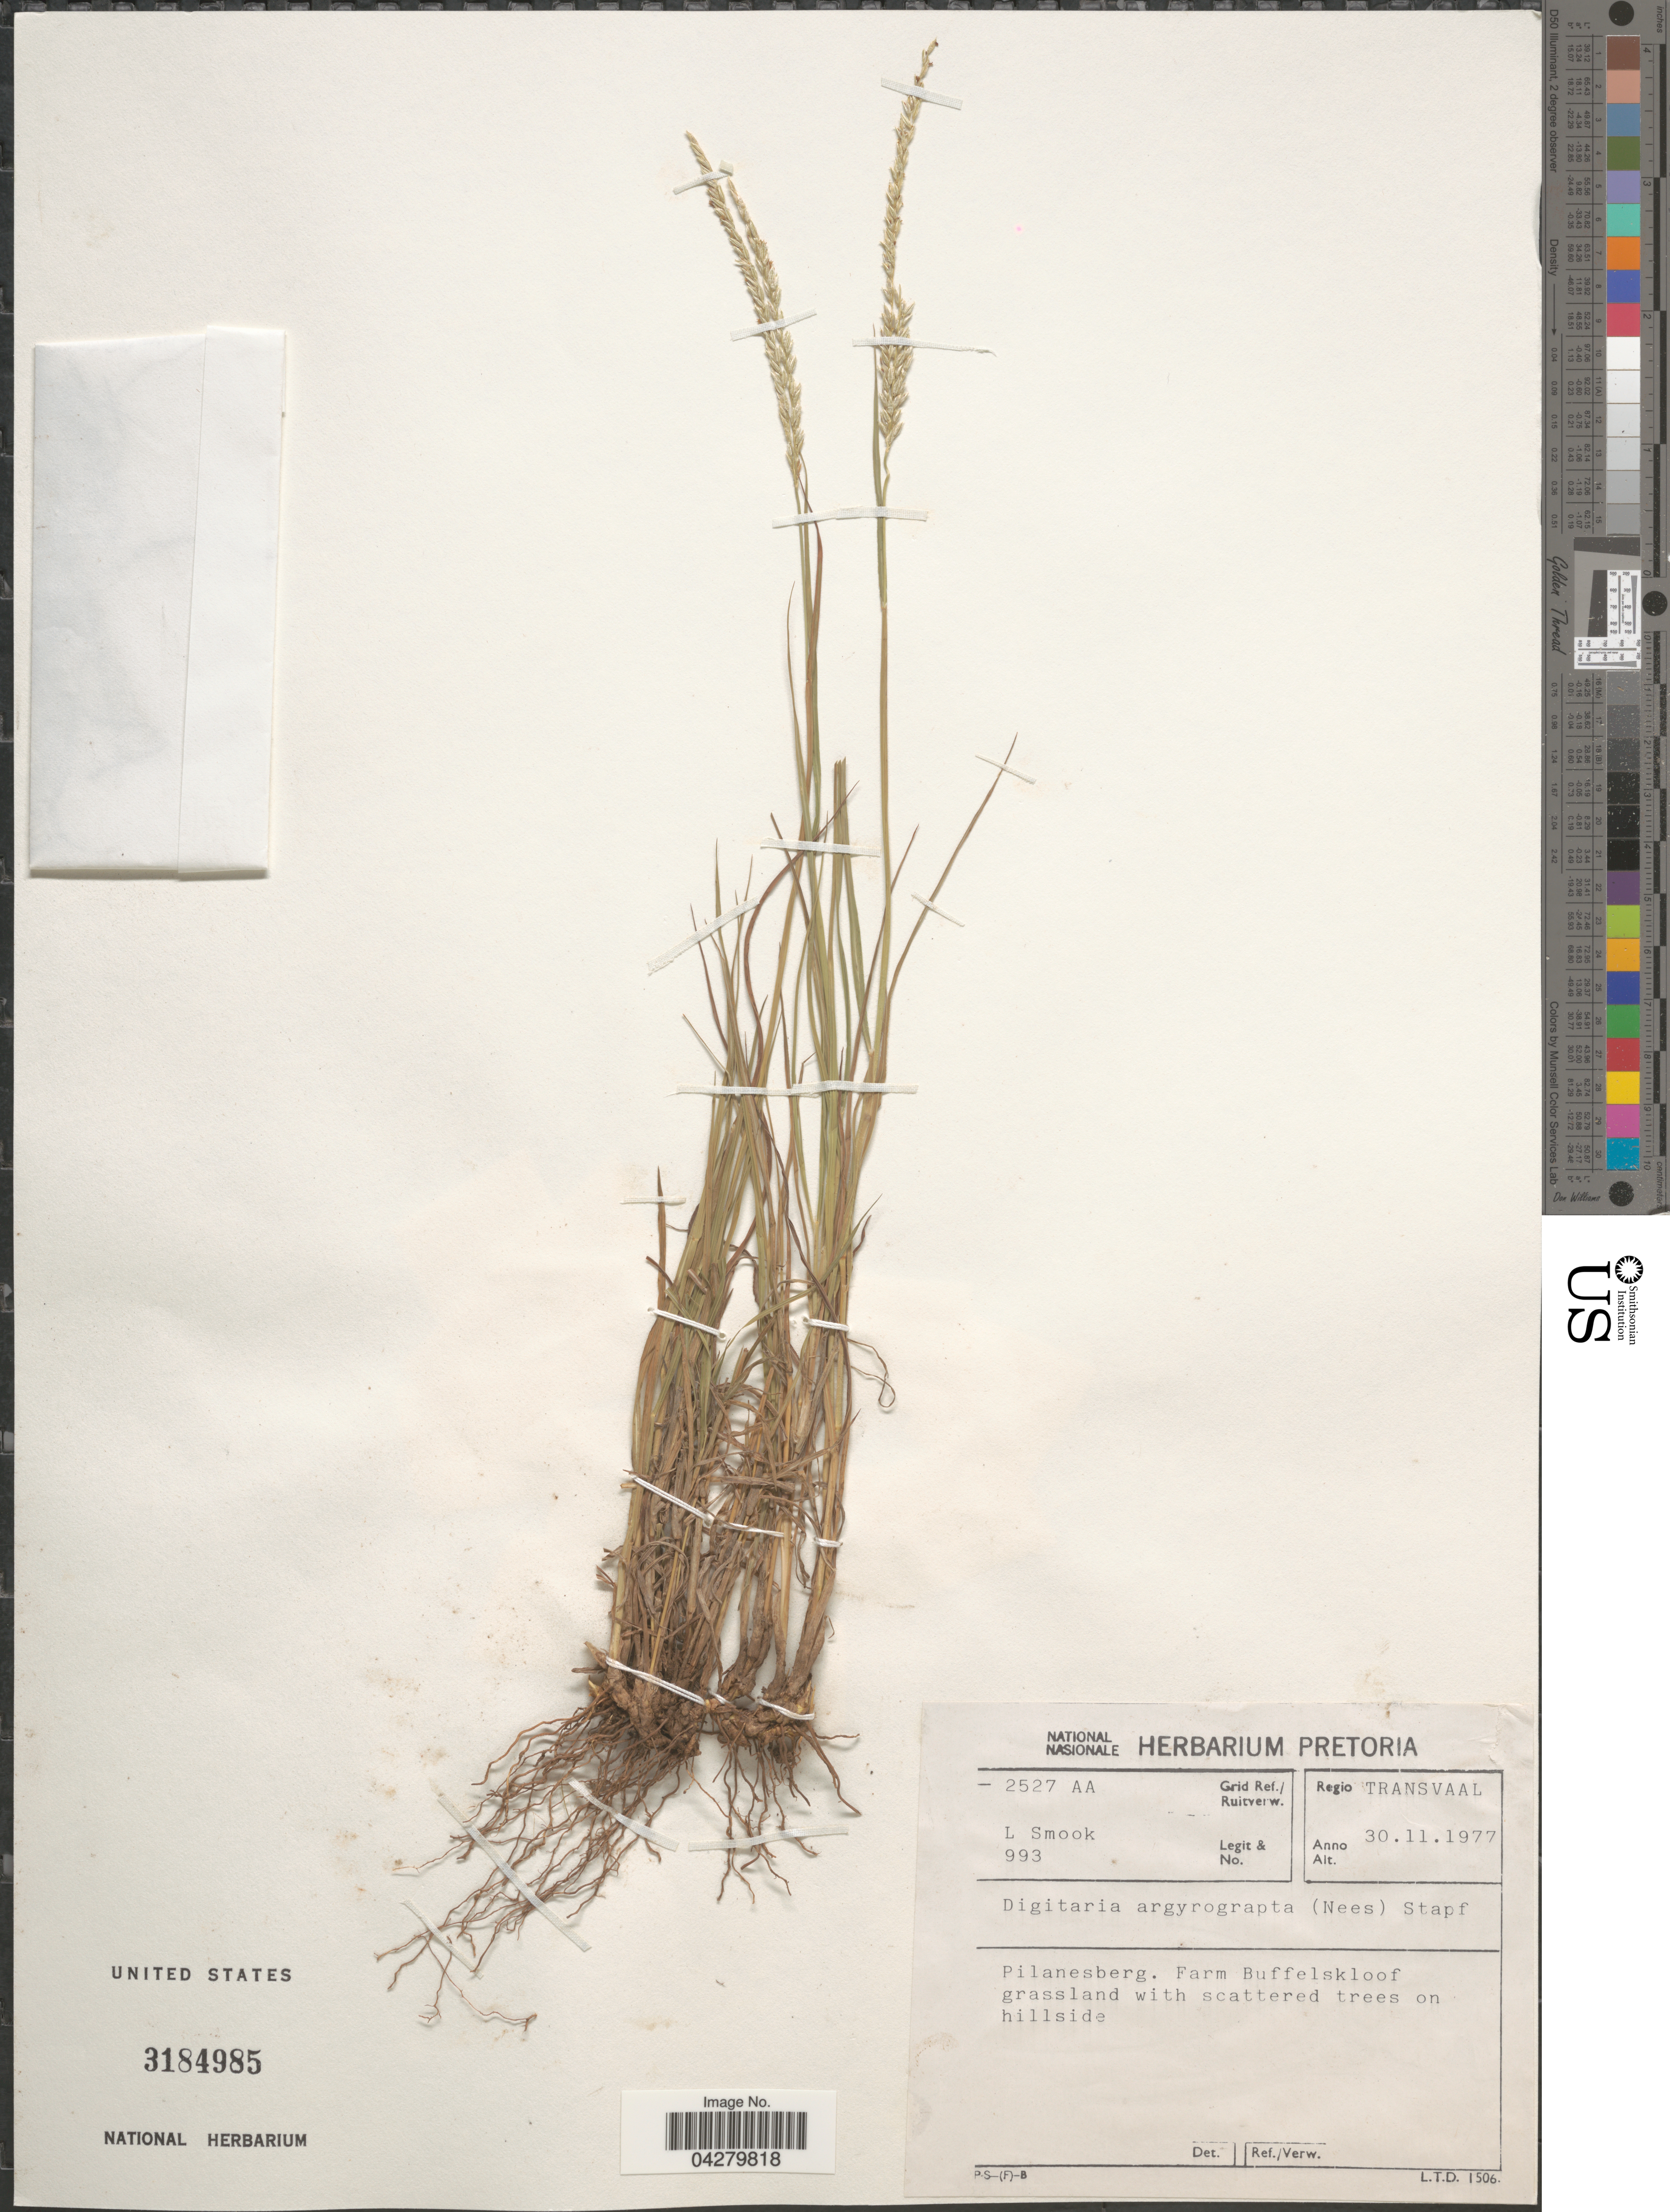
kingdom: Plantae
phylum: Tracheophyta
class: Liliopsida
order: Poales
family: Poaceae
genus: Digitaria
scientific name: Digitaria argyrograpta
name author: (Nees) Stapf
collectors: L. Smook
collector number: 993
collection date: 1977-11-30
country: South Africa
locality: Grid Ref./ Ruitverw. 2527 AA. Regio Transvaal. Pilanesberg. Farm Buffelskloof.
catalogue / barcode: US 3184985